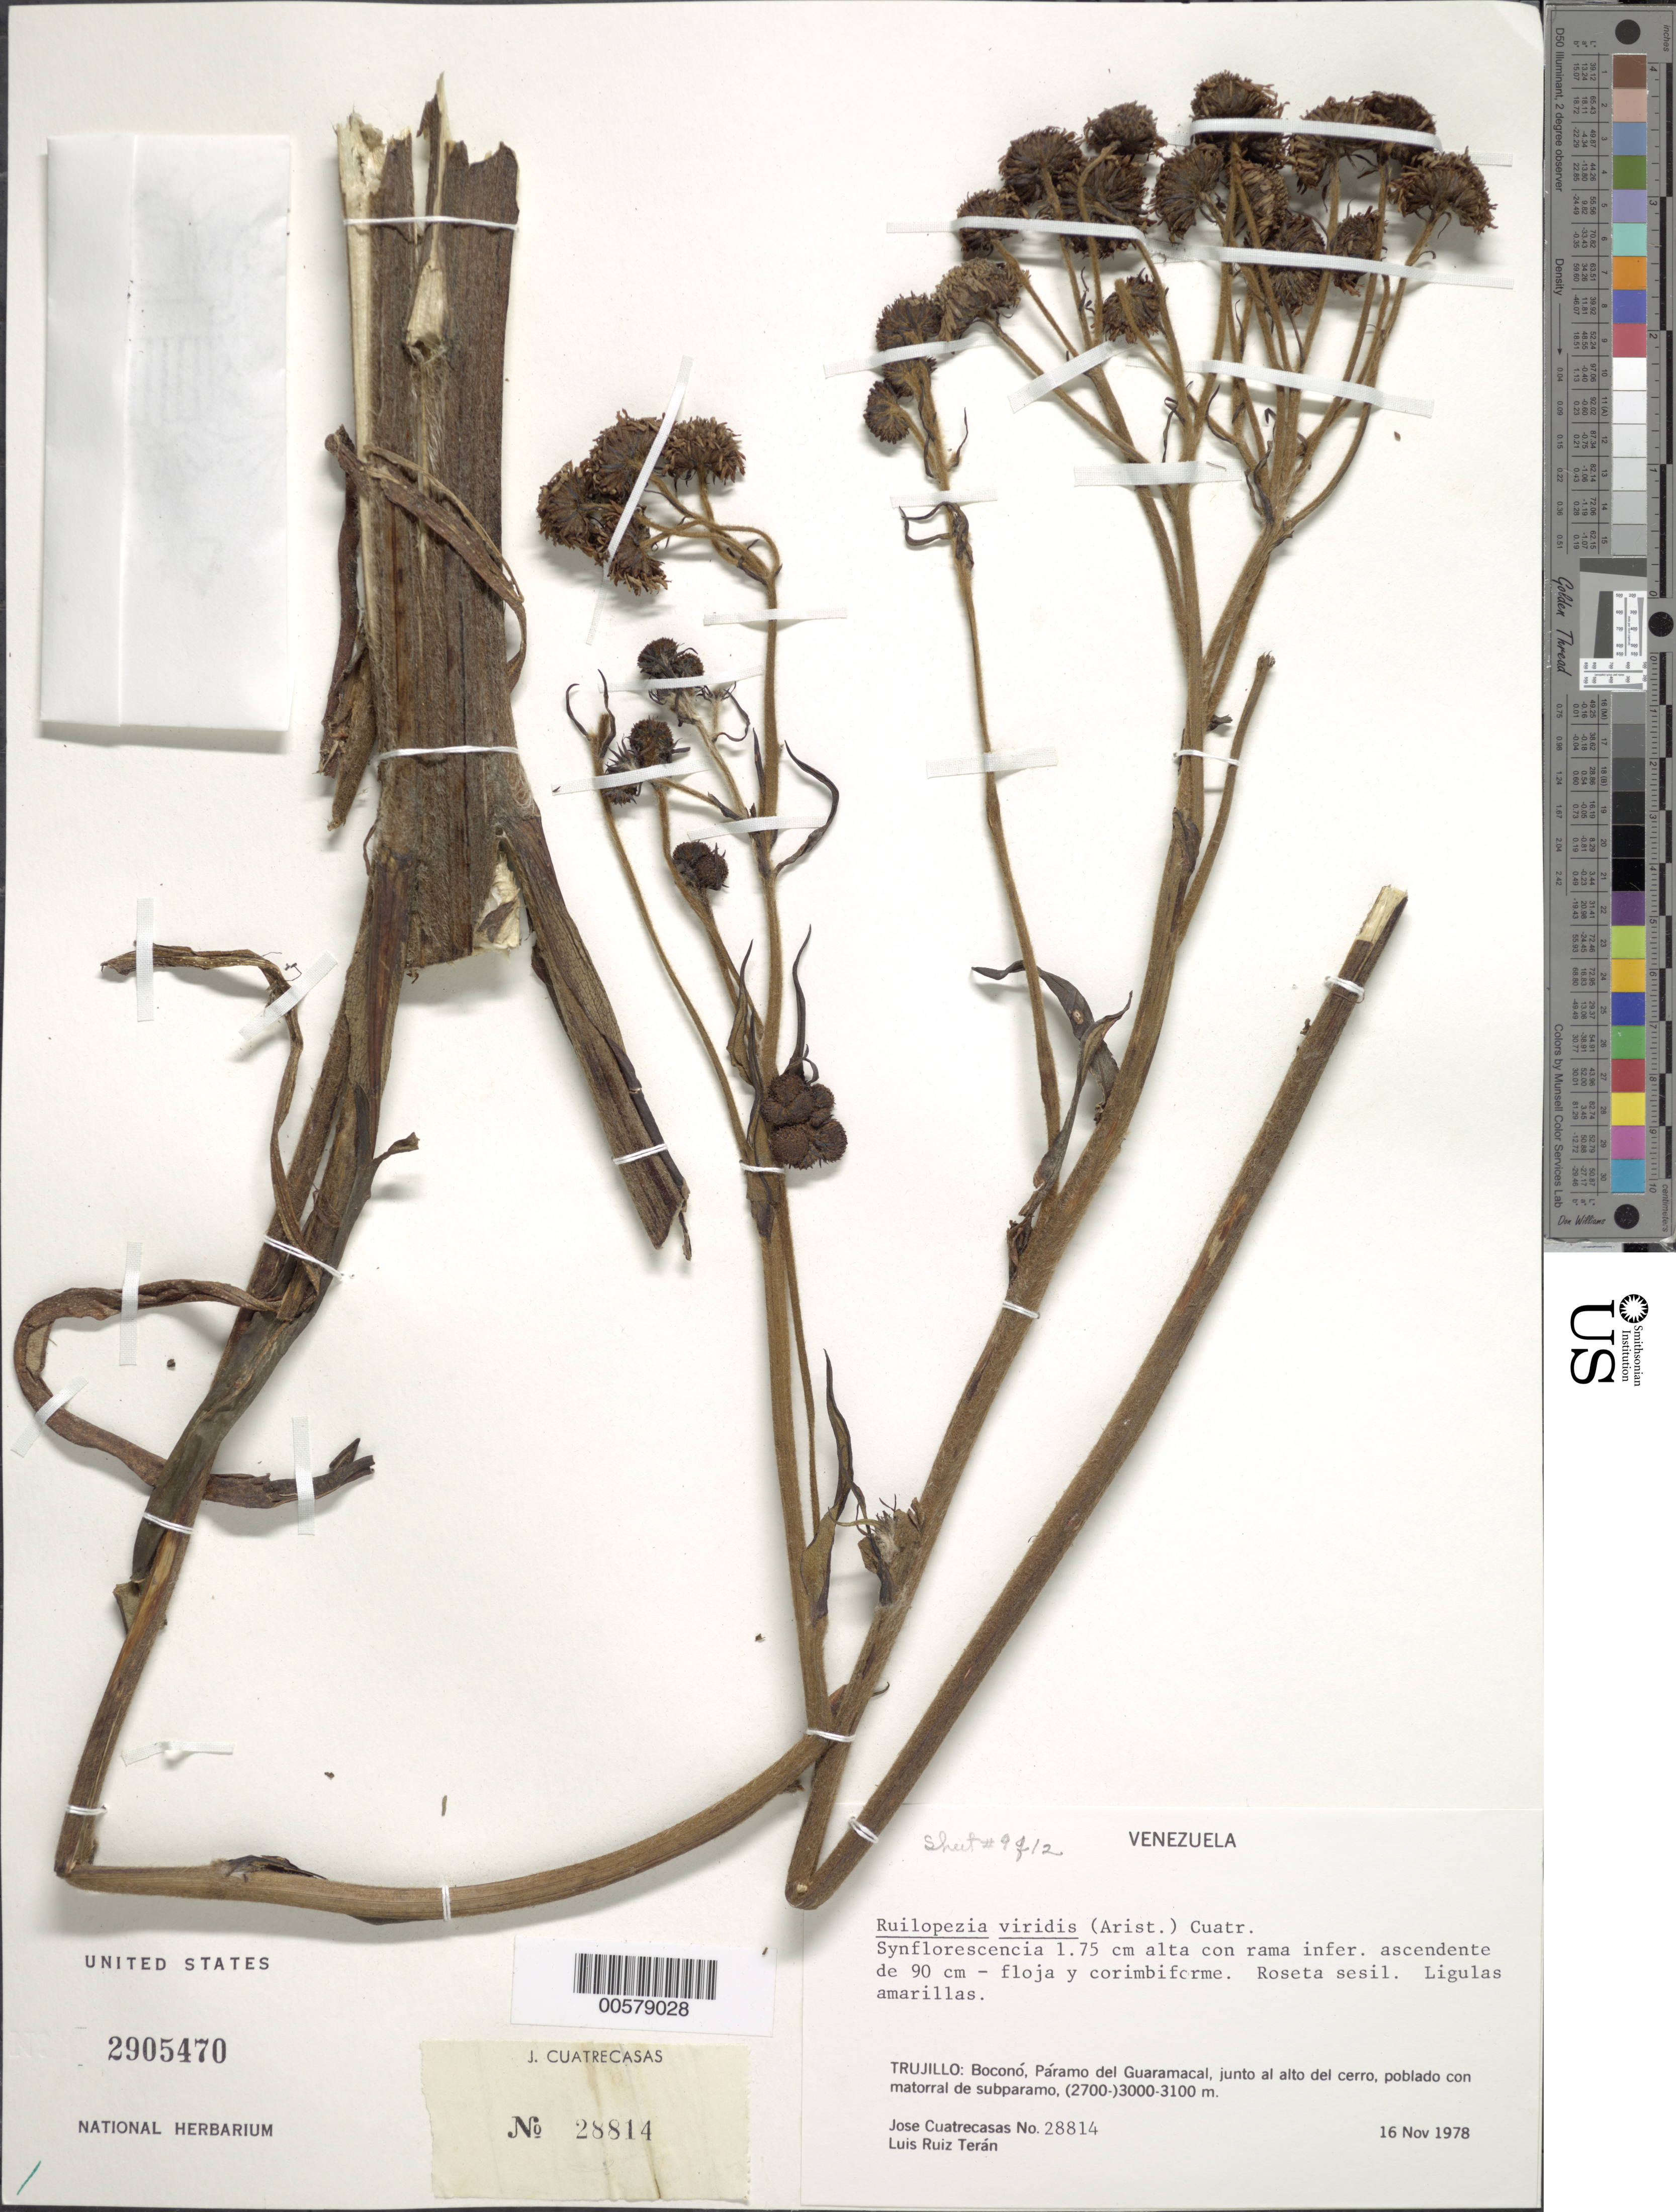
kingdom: Plantae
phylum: Tracheophyta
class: Magnoliopsida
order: Asterales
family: Asteraceae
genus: Ruilopezia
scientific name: Ruilopezia viridis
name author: (Aristeg.) Cuatrec.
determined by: Cuatrecasas, J.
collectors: J. Cuatrecasas & L. E. Ruíz-Terán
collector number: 28814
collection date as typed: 16 Nov 1978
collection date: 1978-11-16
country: Venezuela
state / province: Trujillo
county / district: Boconó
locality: Páramo de Guaramacal, junto al alto del cerro, poblado con matorral de subparamo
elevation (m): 2700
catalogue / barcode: US 2905470